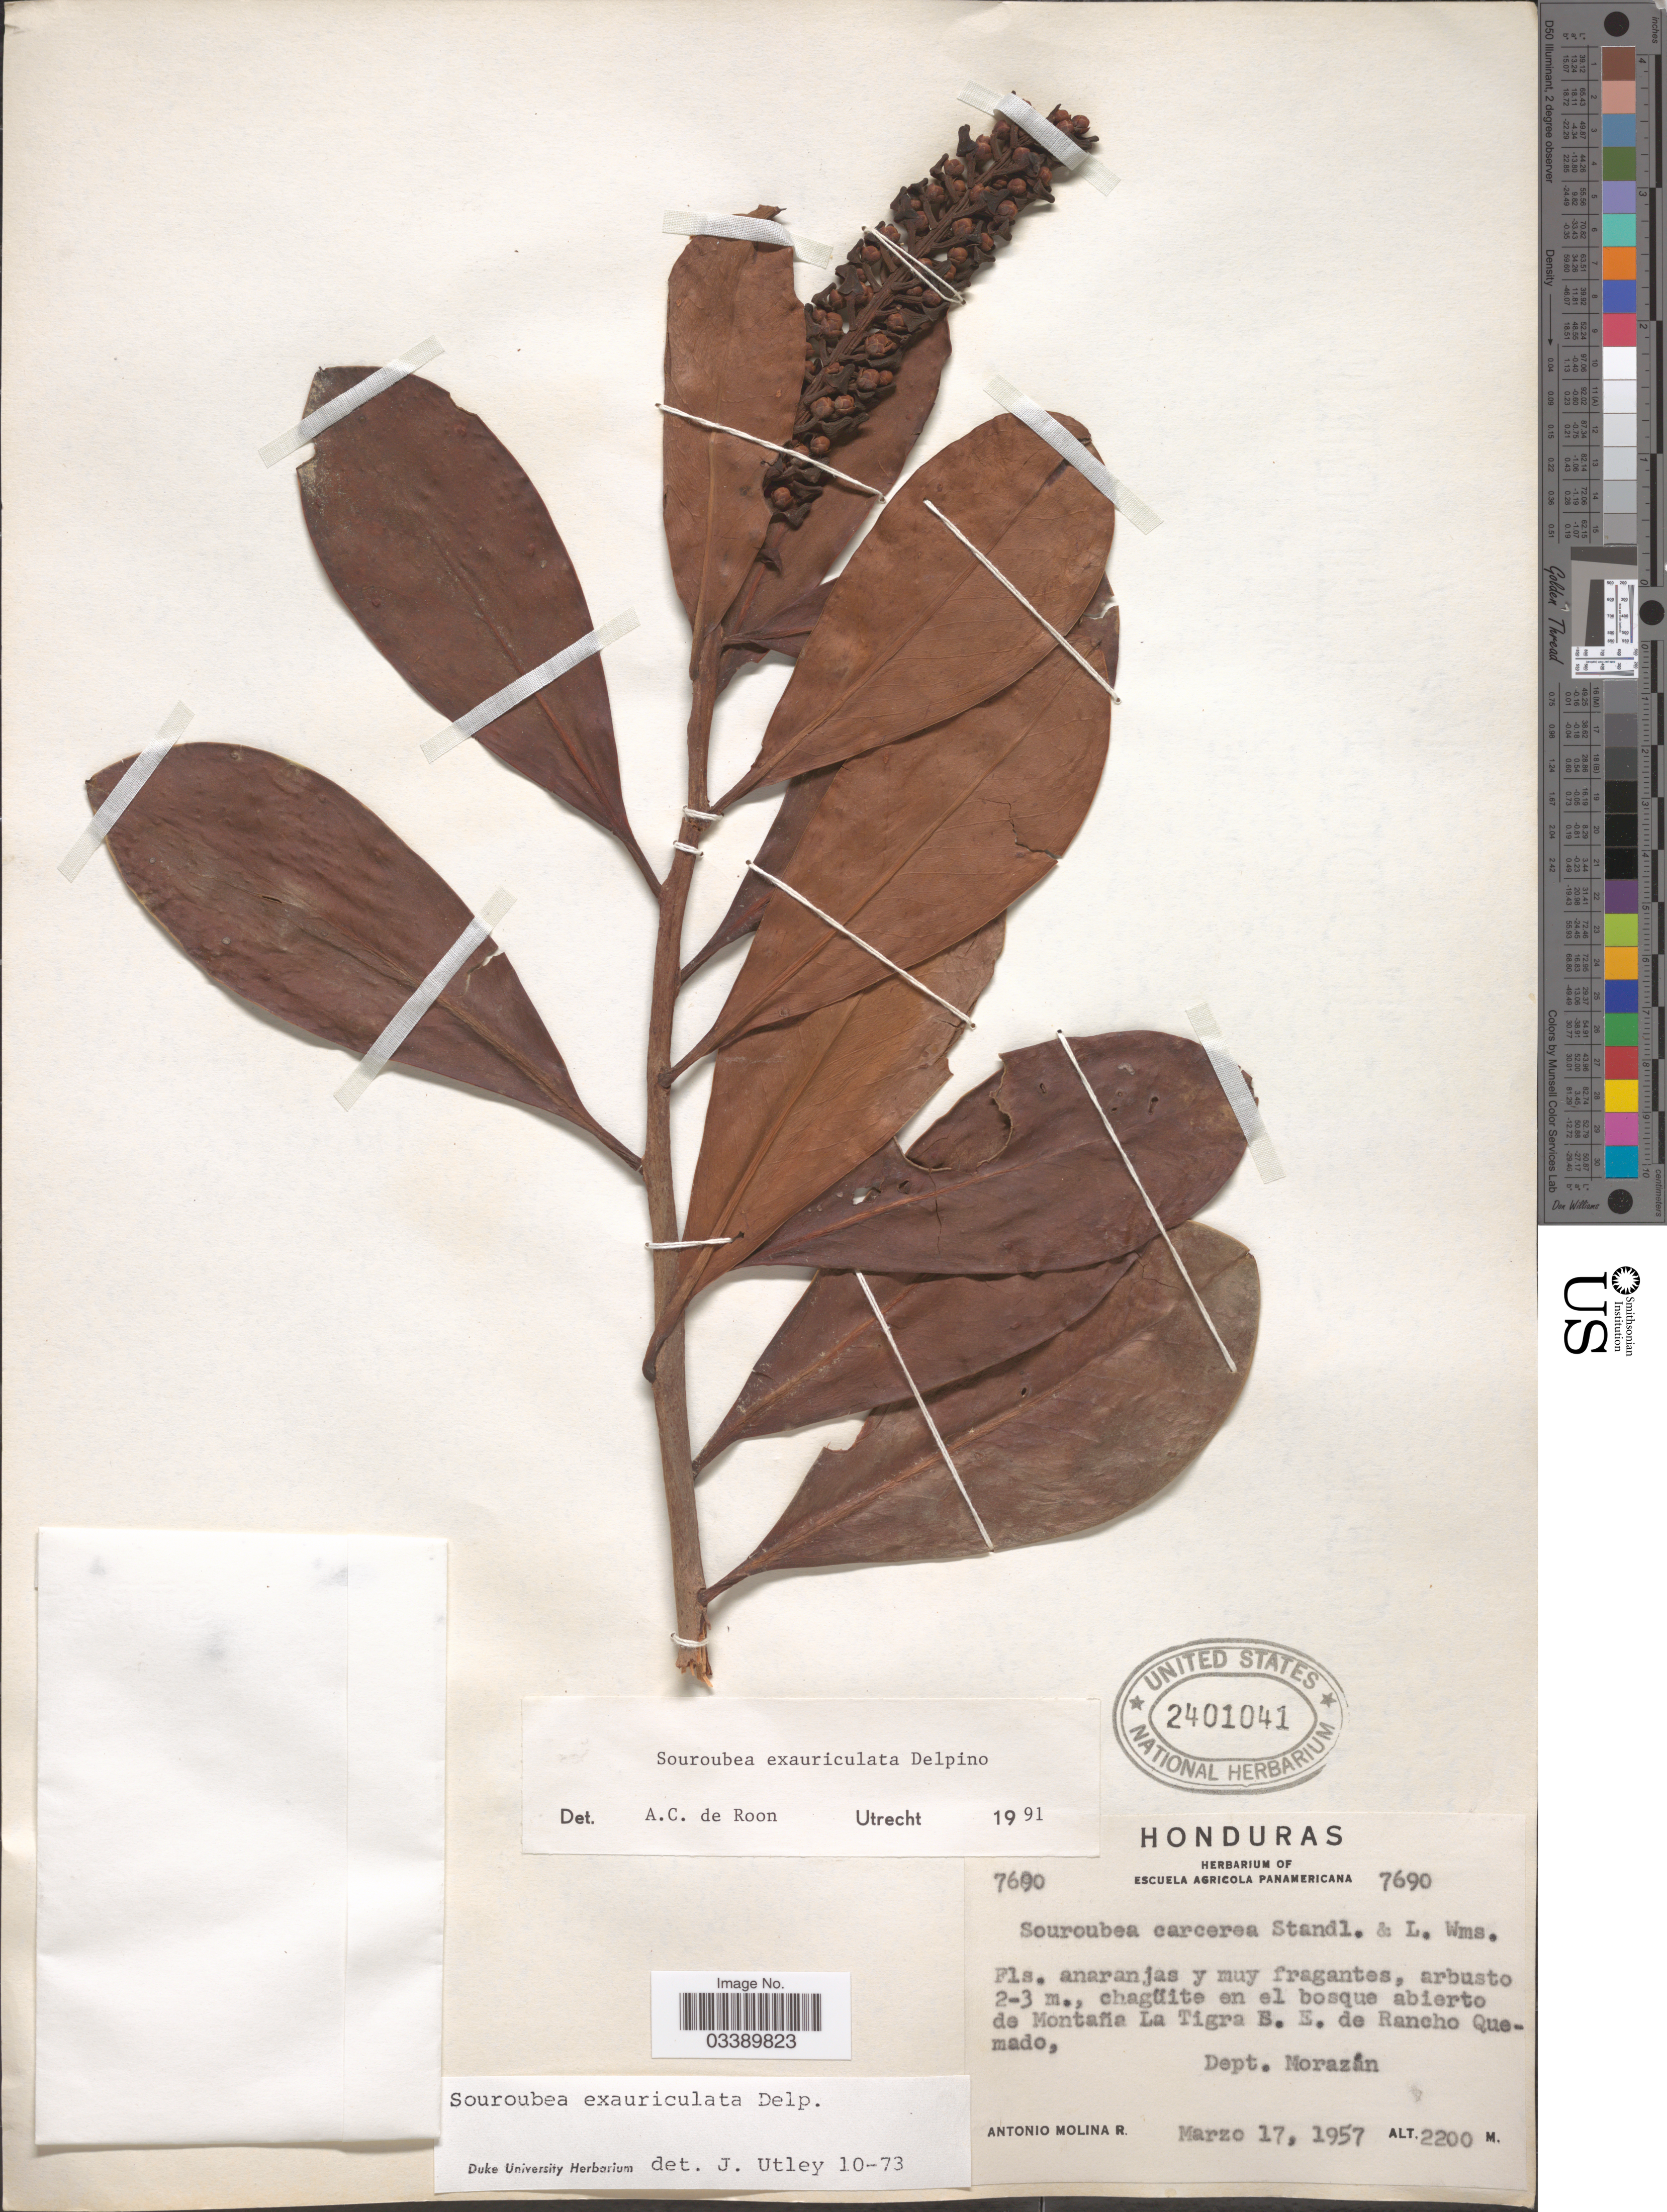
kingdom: Plantae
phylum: Tracheophyta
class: Magnoliopsida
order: Ericales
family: Marcgraviaceae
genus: Souroubea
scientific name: Souroubea exauriculata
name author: Delpino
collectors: A. Molina R.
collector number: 7690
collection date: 1957-03-17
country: Honduras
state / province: Fco. Morazán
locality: Chagüite en el bosque abierto de Montaña La Tigra S.E. de Rancho Quemado, Dept. Morazán.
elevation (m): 2200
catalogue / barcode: US 2401041